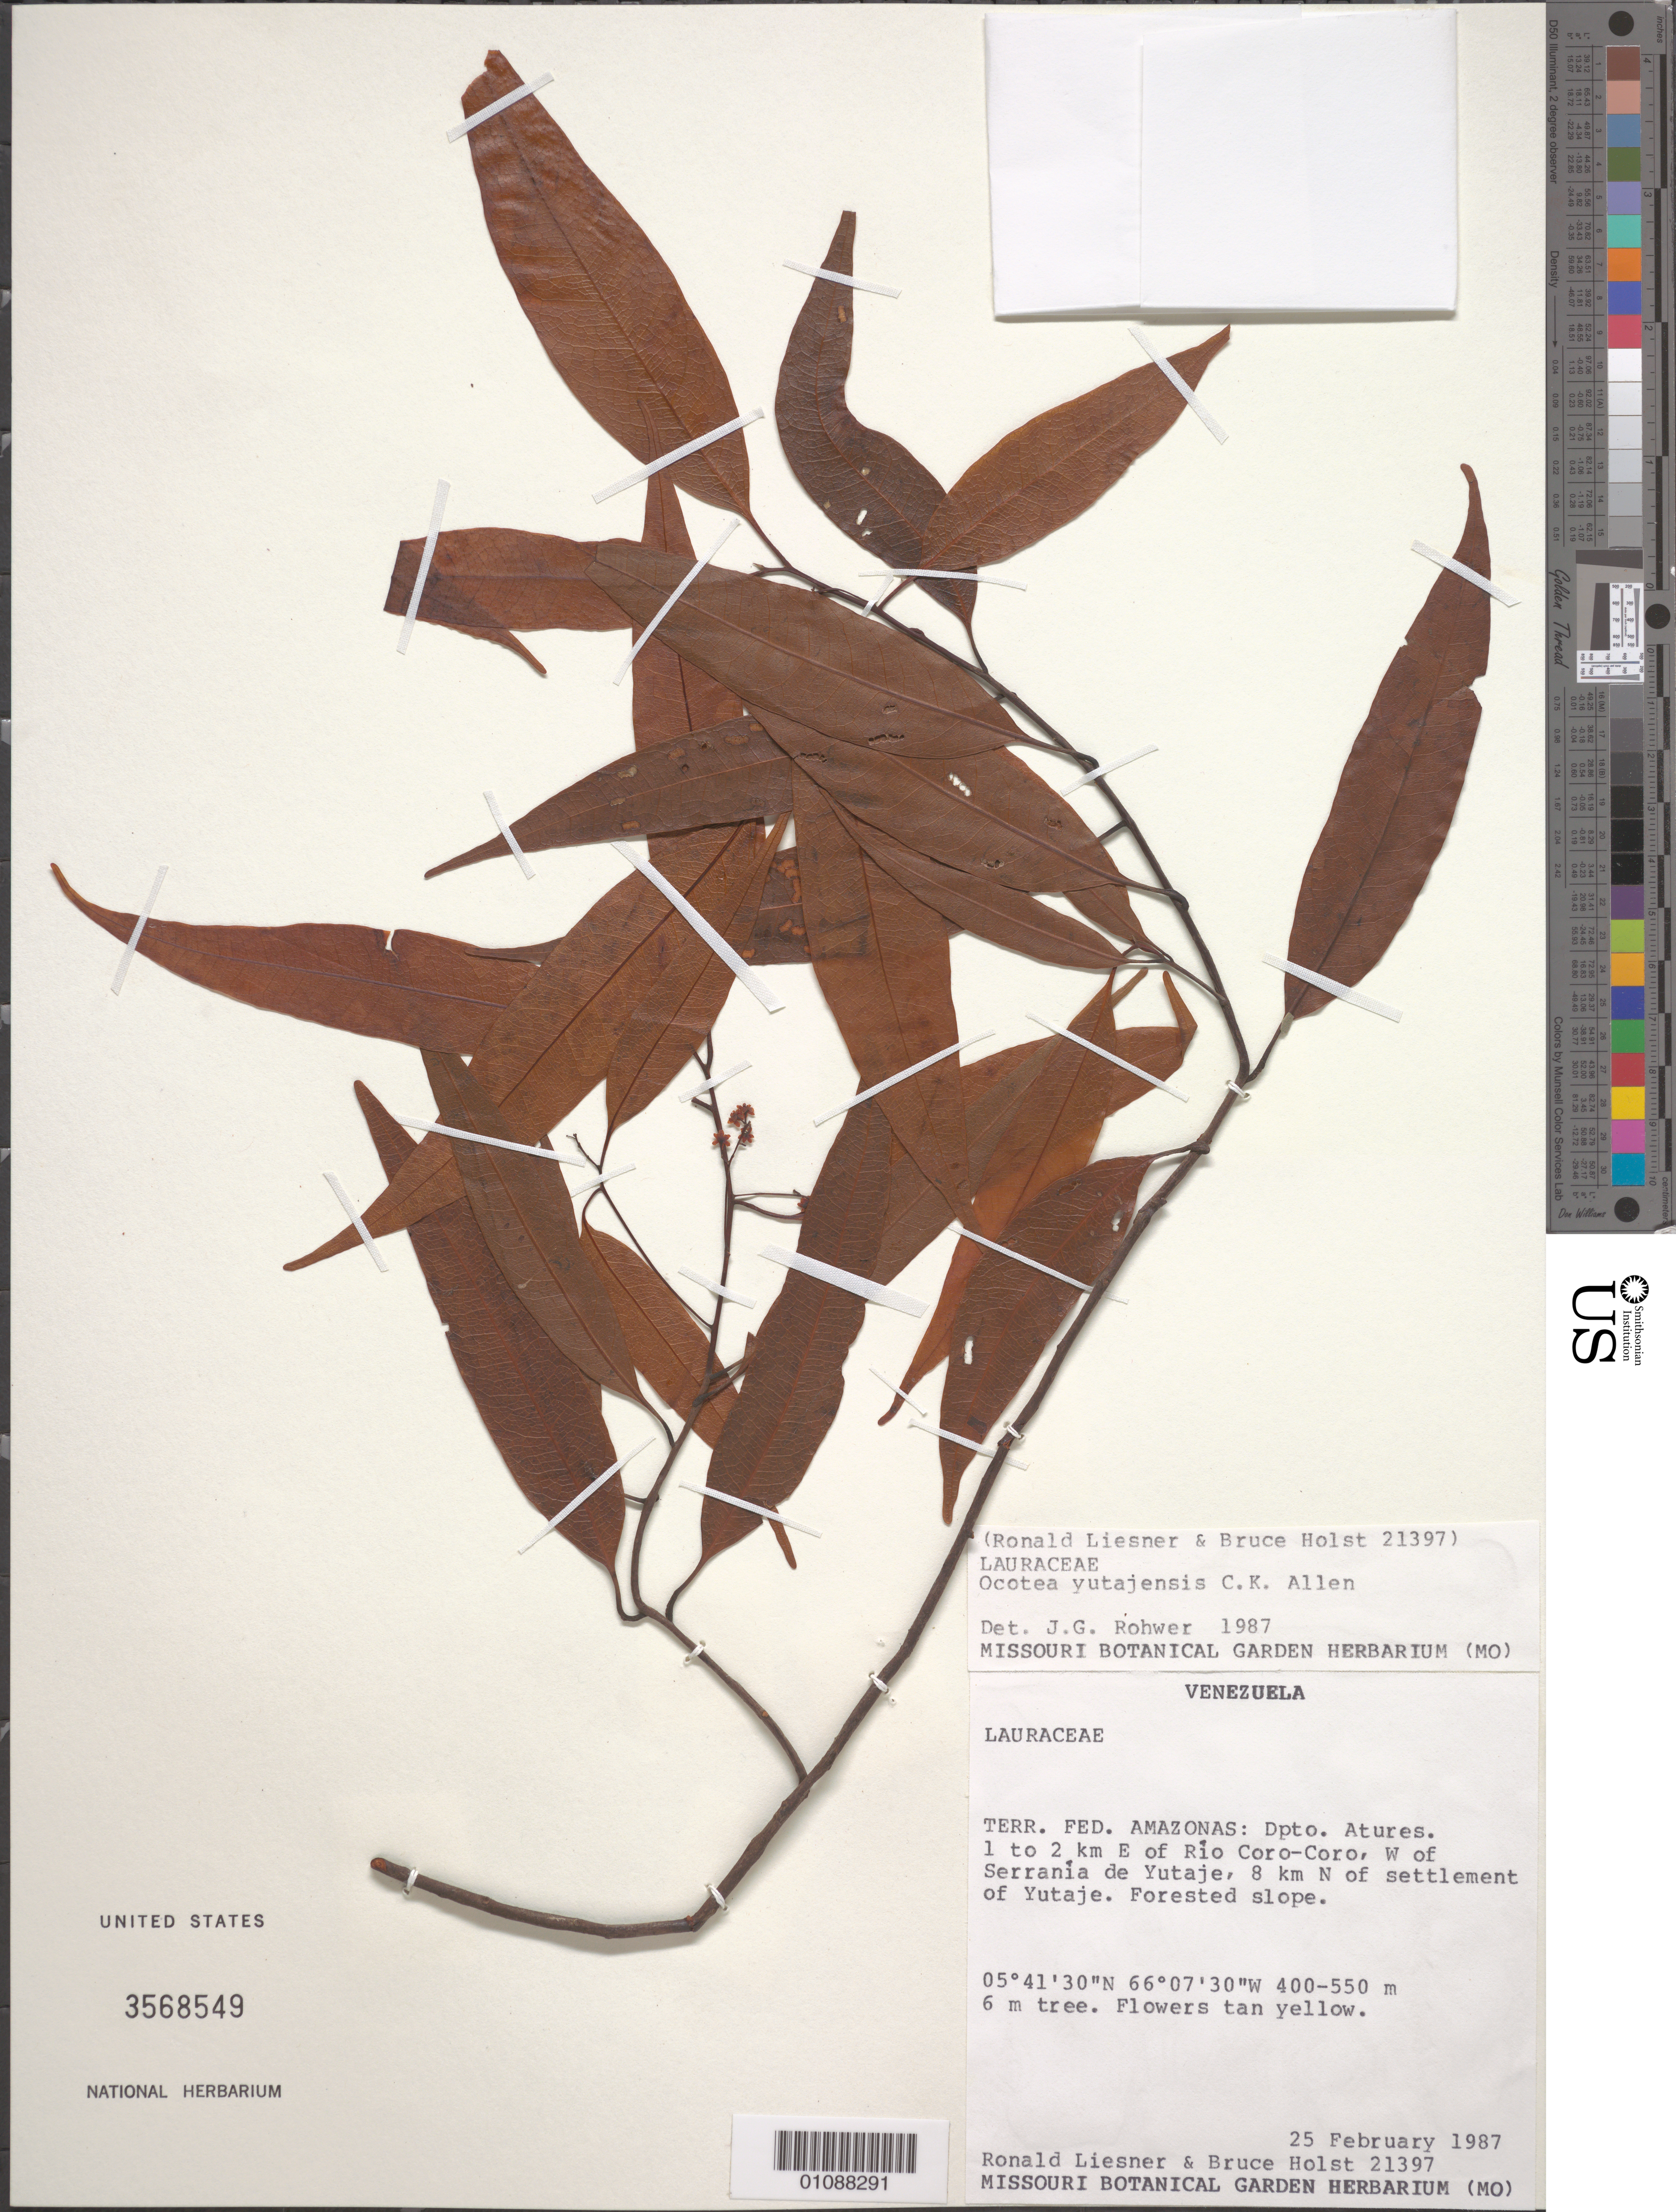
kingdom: Plantae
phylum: Tracheophyta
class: Magnoliopsida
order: Laurales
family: Lauraceae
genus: Ocotea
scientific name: Ocotea yutajensis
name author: C.K. Allen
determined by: Rohwer, J. G.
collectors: R. L. Liesner & B. Holst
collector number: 21397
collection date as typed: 25-Feb-87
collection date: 1987-02-25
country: Venezuela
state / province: Amazonas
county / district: Atures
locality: Río Coro-Coro, 1-2 km al E, W of Serrania de Yutajé, 8 km N of settlement of Yutajé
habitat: Forested slope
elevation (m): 400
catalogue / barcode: US 3568549